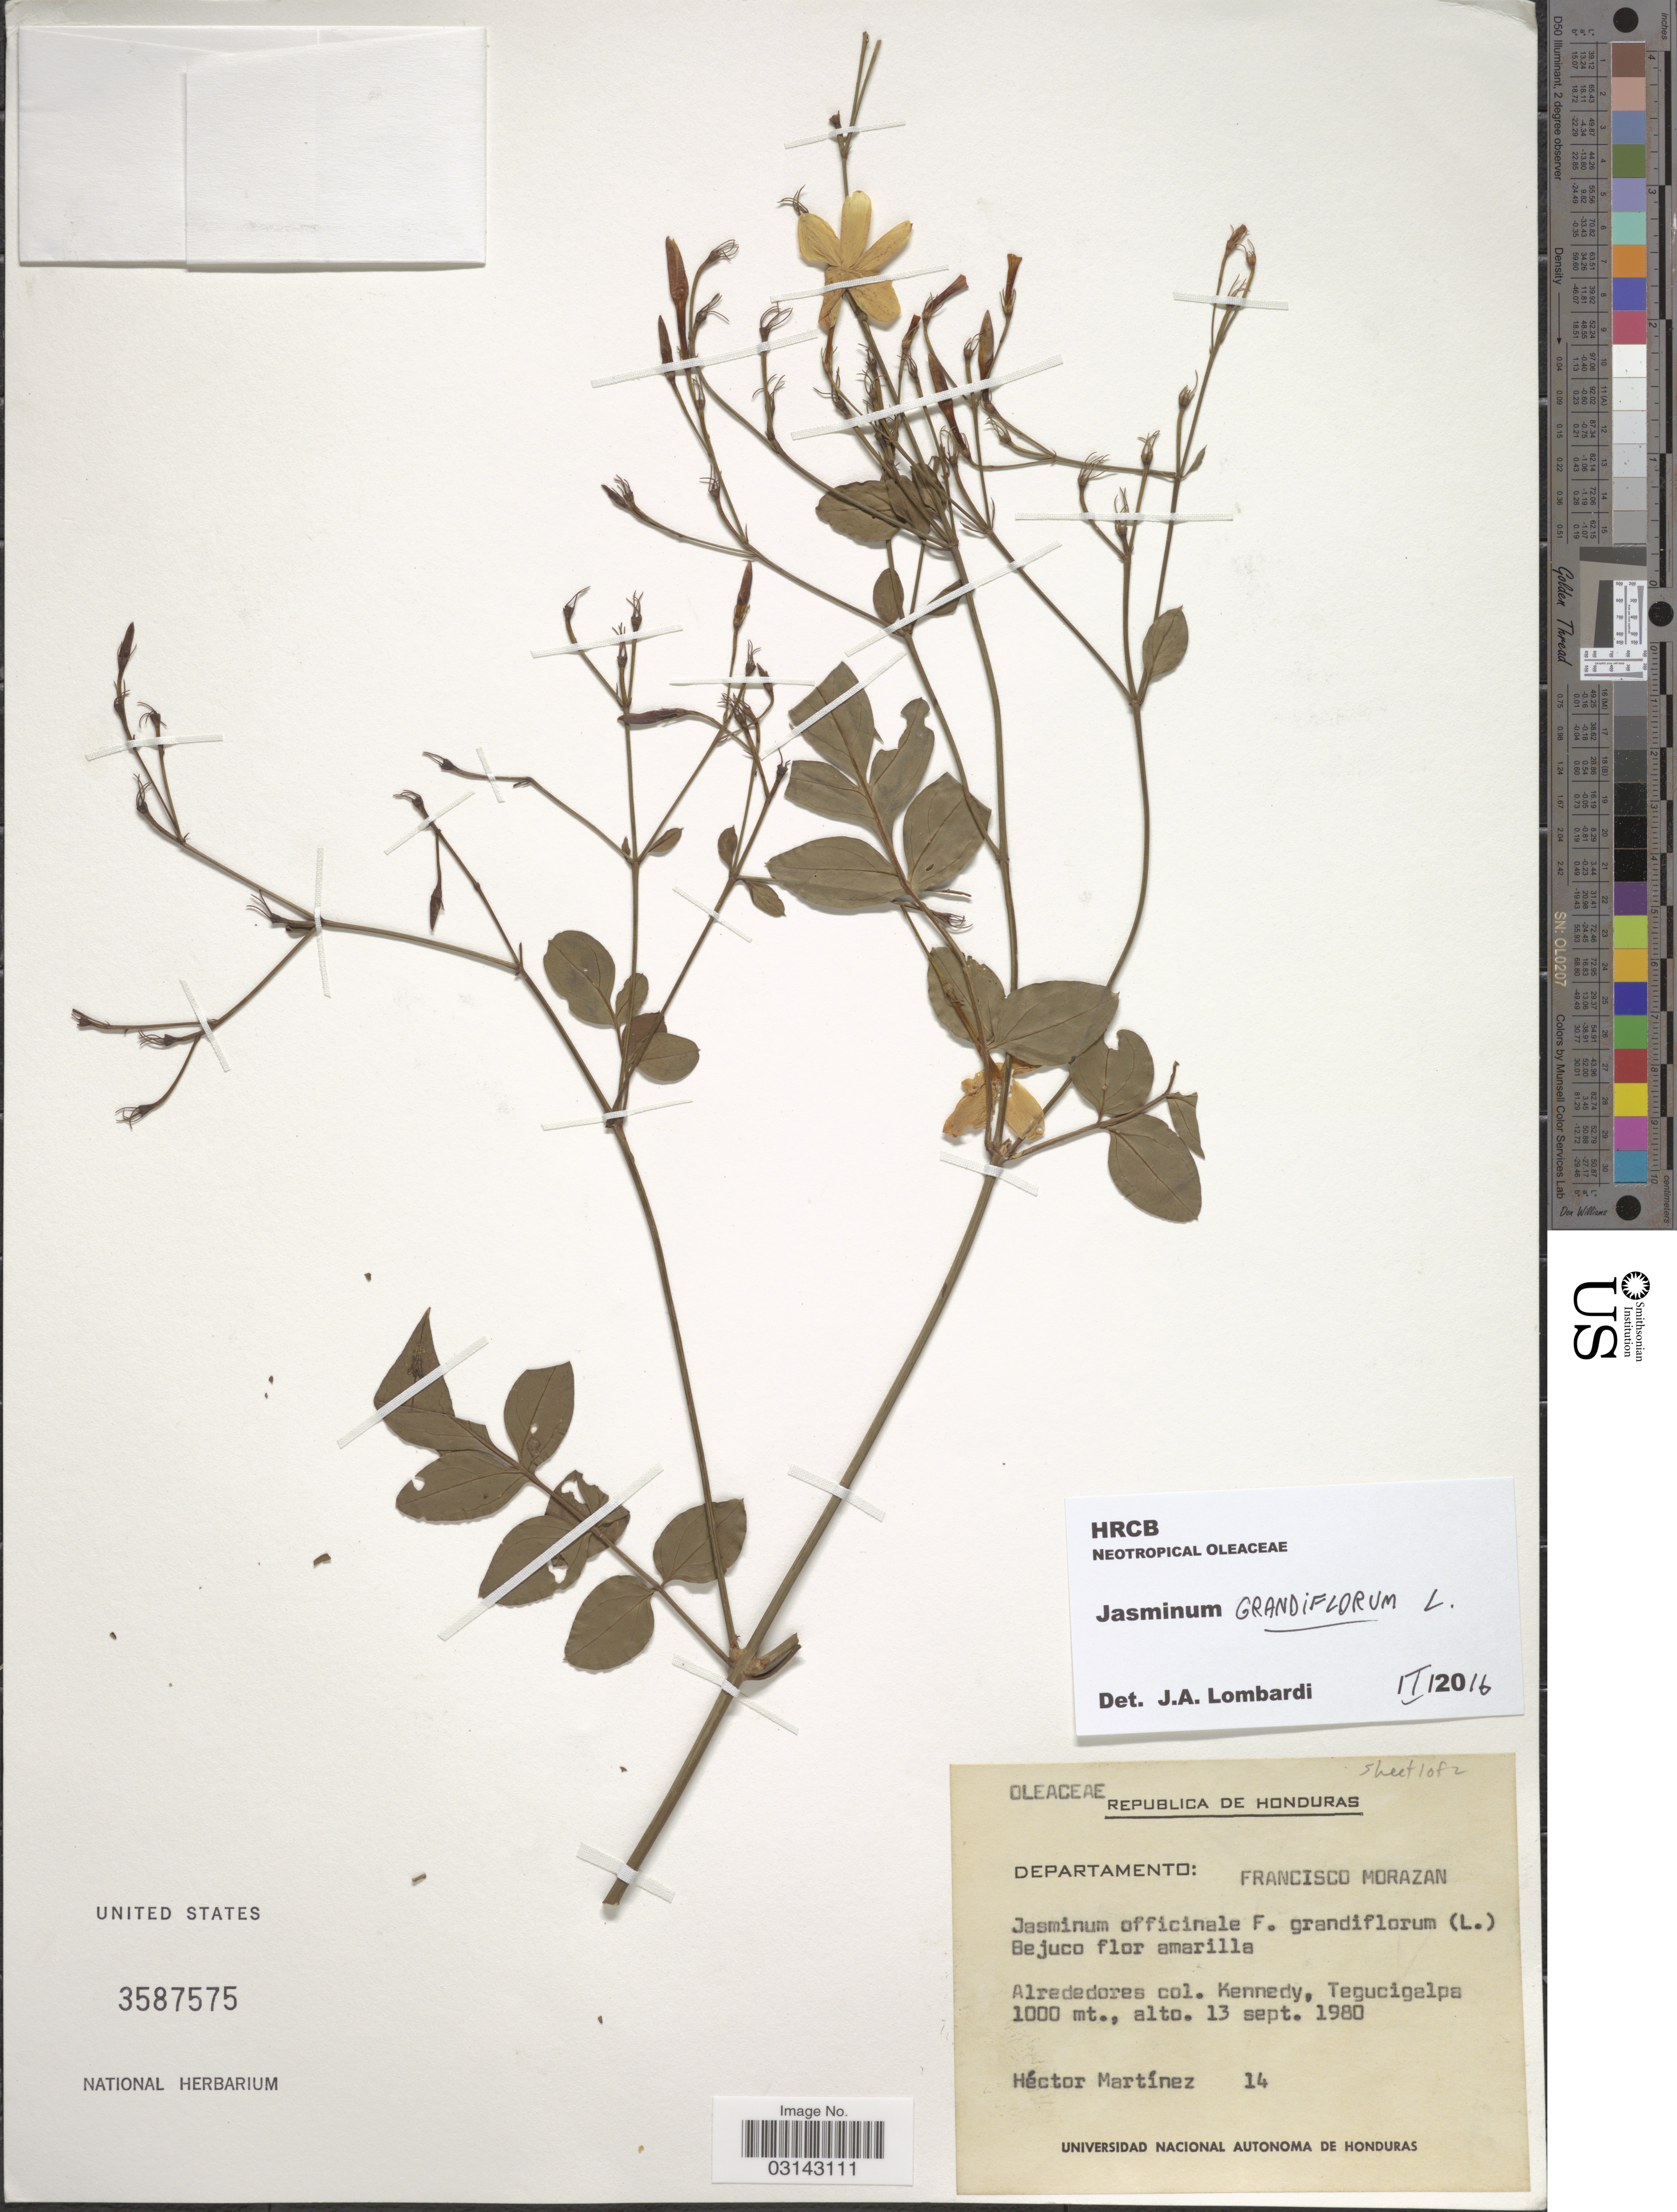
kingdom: Plantae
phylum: Tracheophyta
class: Magnoliopsida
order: Lamiales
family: Oleaceae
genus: Jasminum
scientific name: Jasminum officinale f. grandiflorum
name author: (L.) Kobuski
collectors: H. Martínez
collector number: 14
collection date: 1980-09-13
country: Honduras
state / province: Fco. Morazán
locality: Departamento: Francisco Morazan. Alrededores col. Kennedy, Tegucigalpa.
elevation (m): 1000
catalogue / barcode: US 3587575